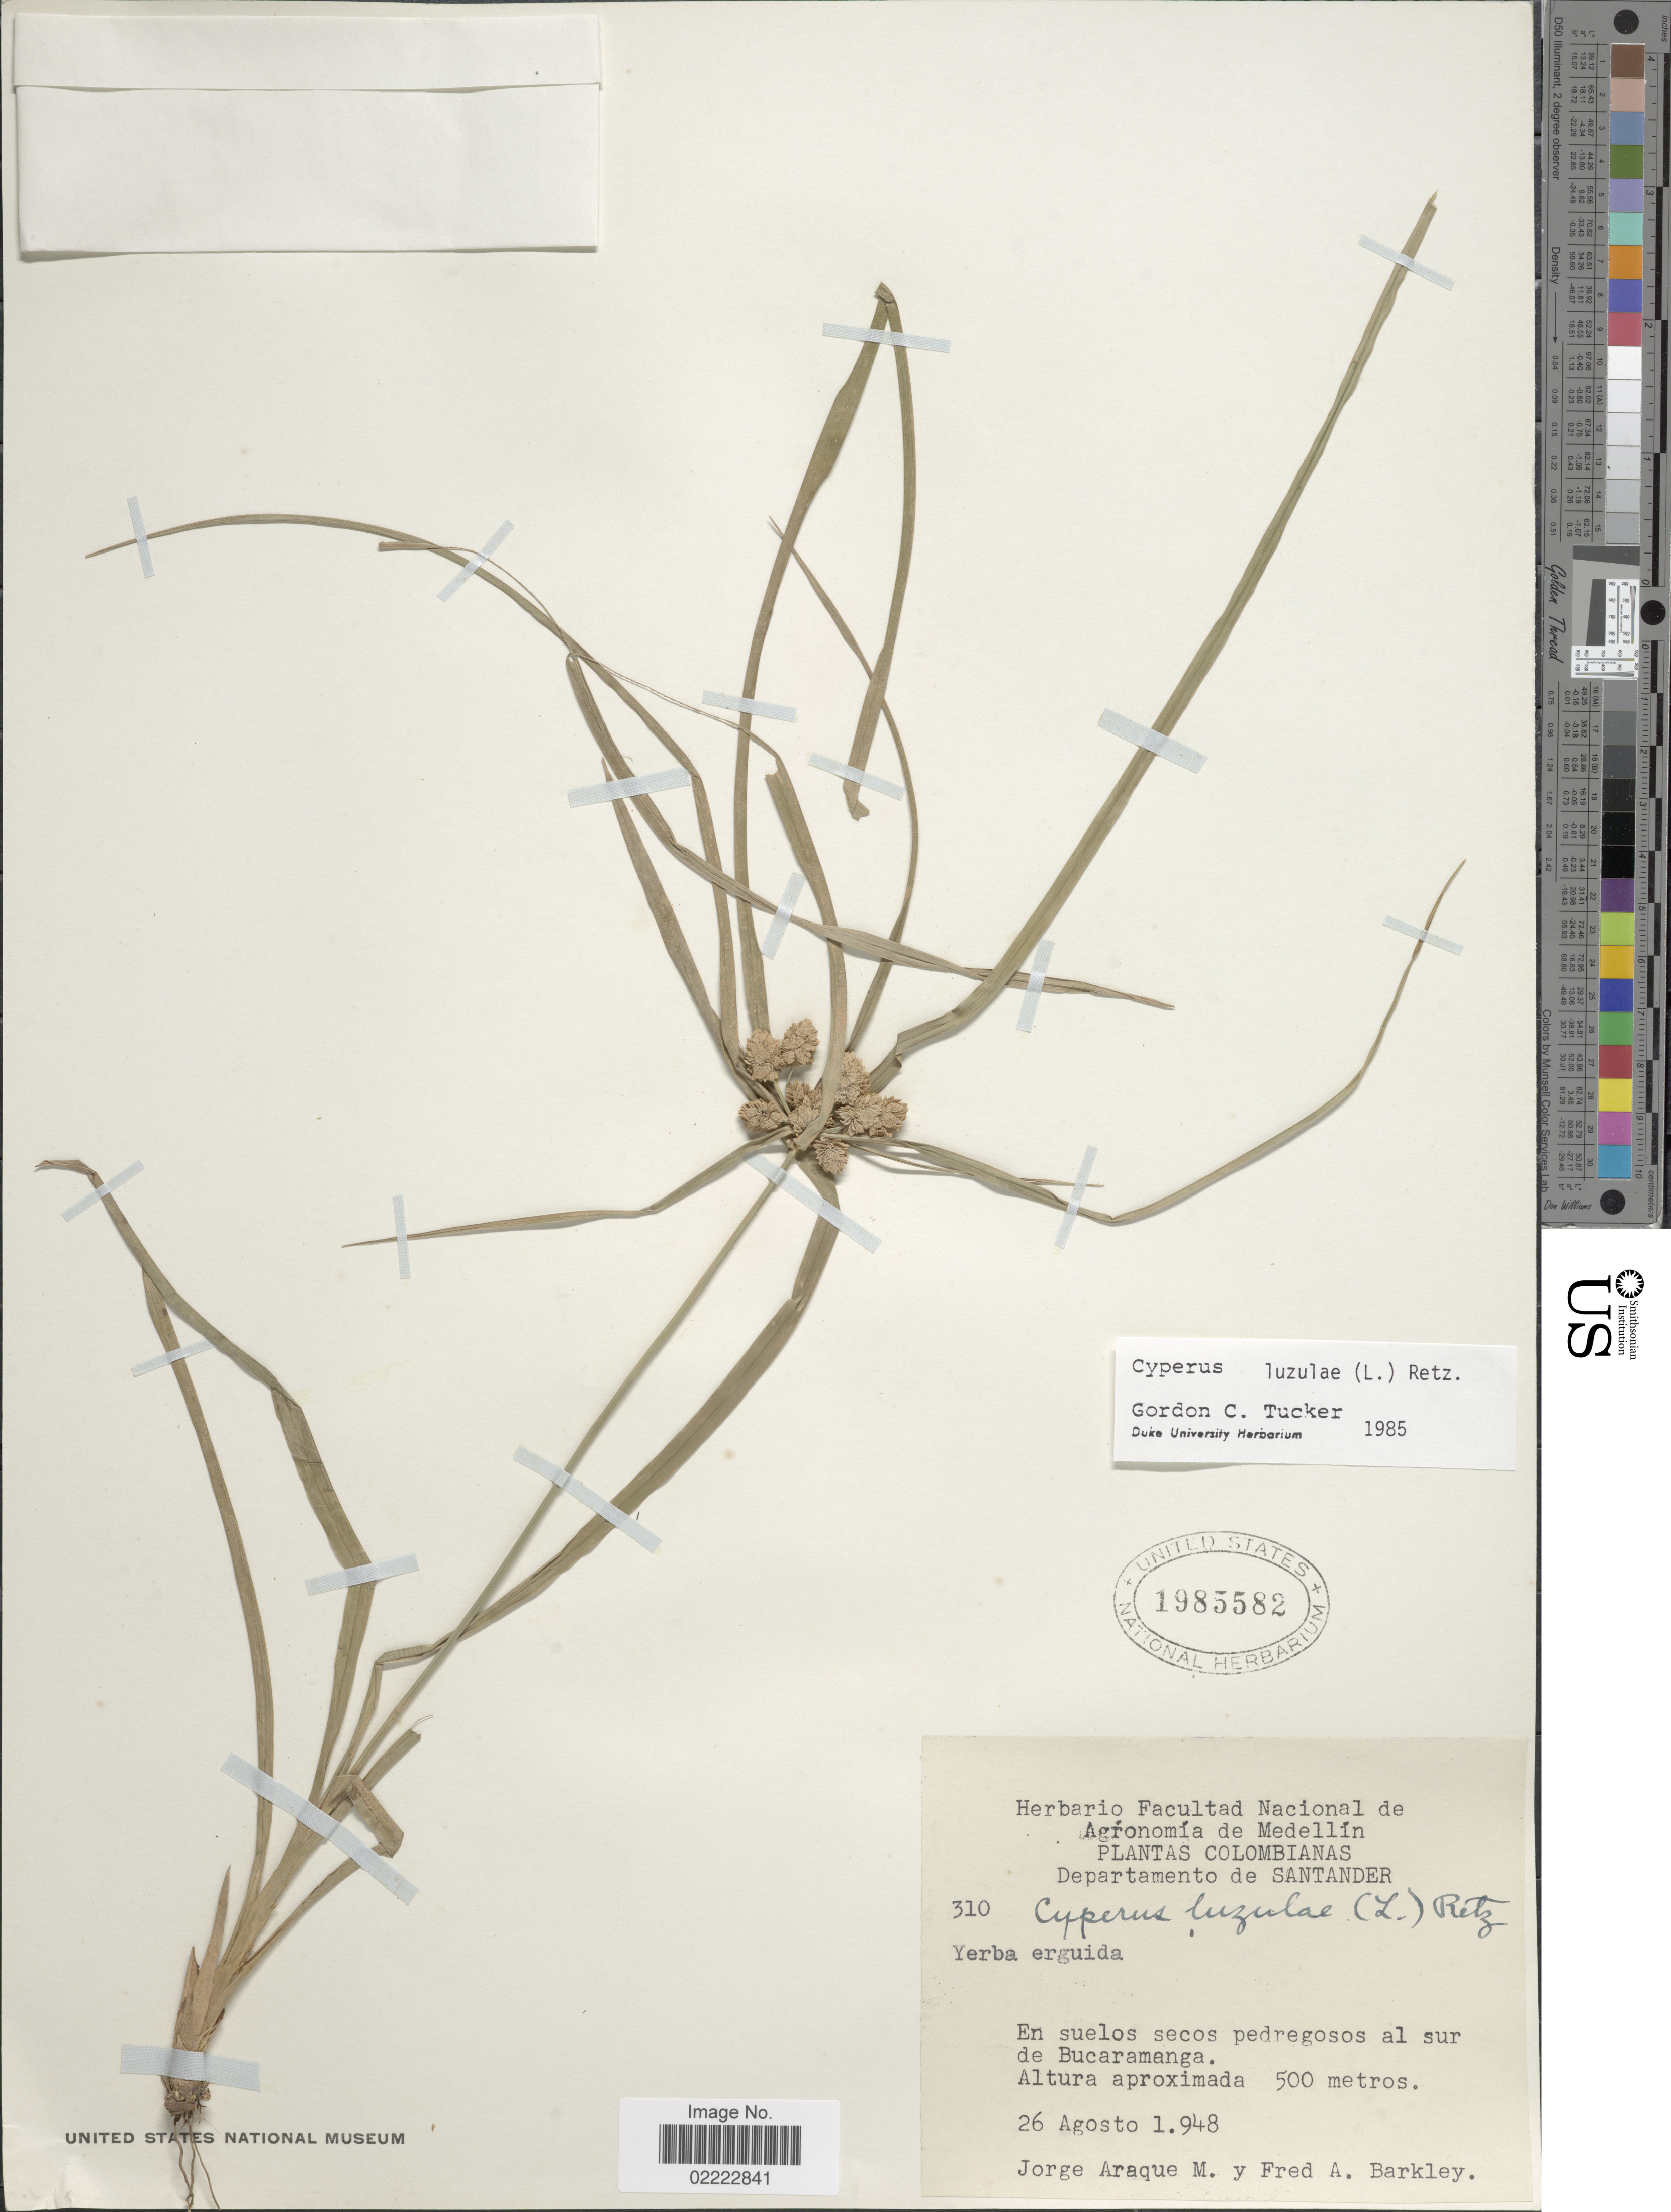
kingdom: Plantae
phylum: Tracheophyta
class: Liliopsida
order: Poales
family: Cyperaceae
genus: Cyperus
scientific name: Cyperus luzulae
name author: (L.) Rottb. ex Retz.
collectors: J. Araque Molina & F. A. Barkley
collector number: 310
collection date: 1948-08-26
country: Colombia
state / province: Santander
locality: Departamento de Santander, en suelos secos pedregosos al sur de Bucaramanga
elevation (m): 500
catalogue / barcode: US 1985582